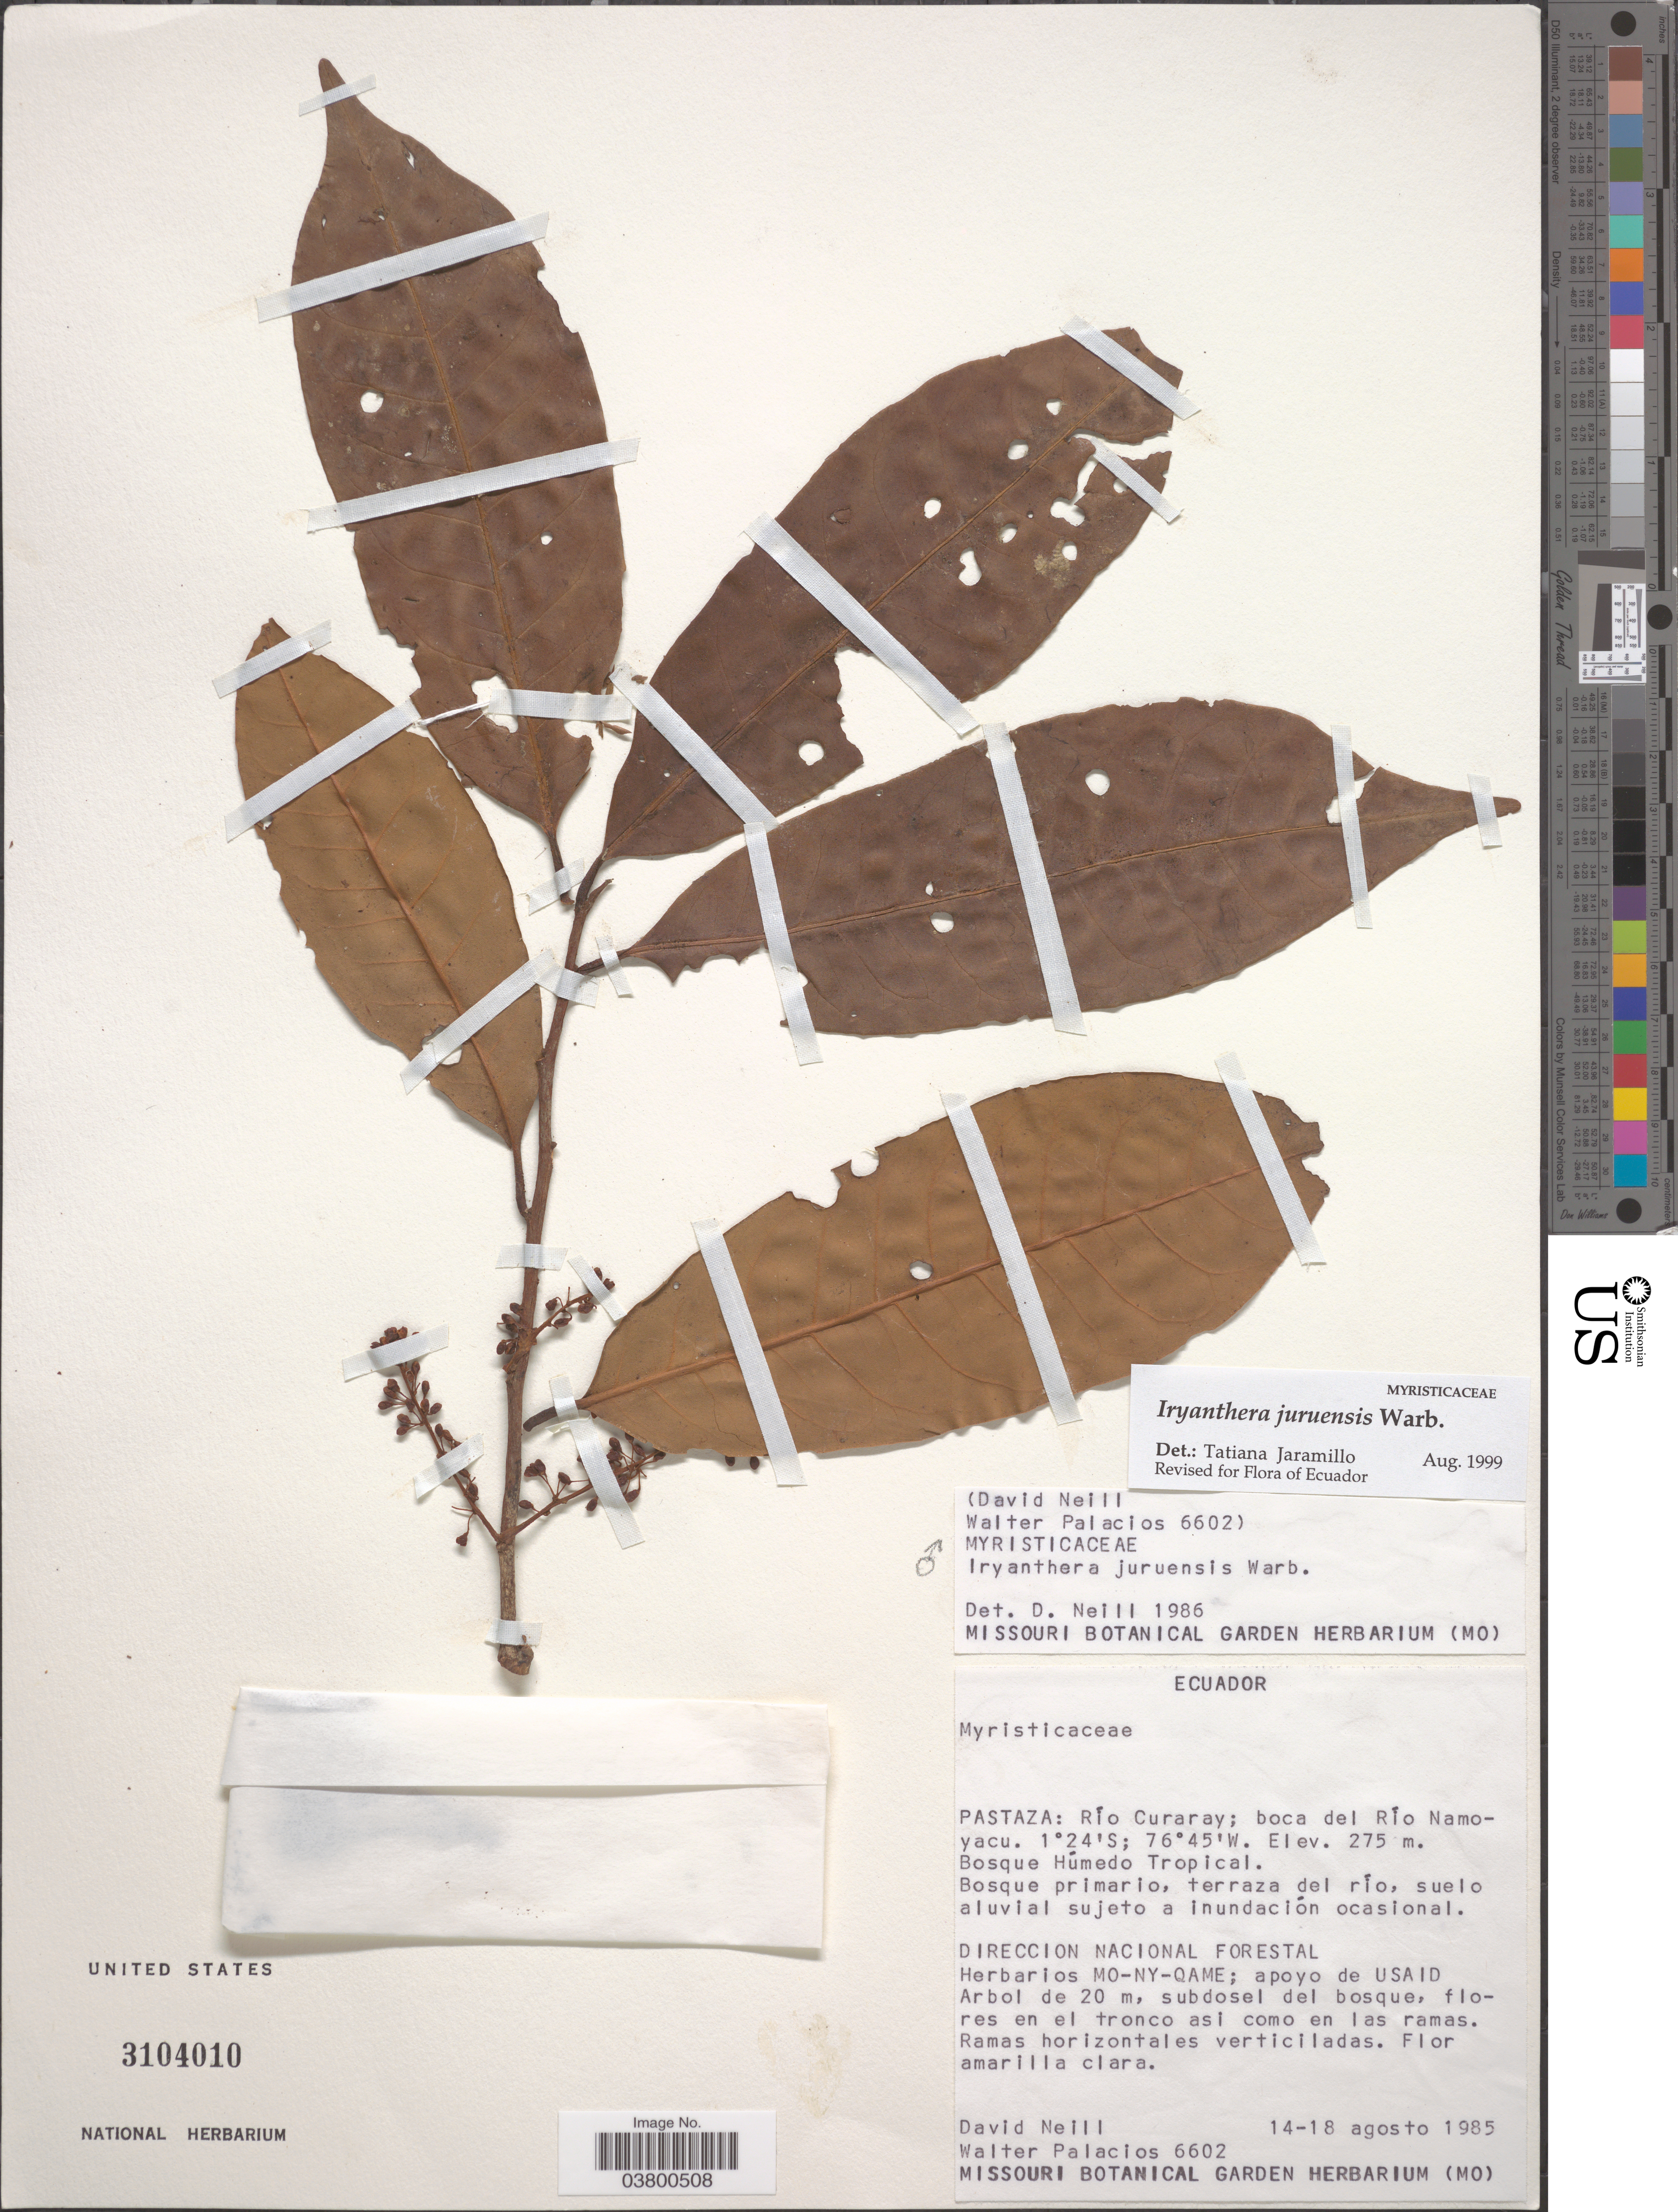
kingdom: Plantae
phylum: Tracheophyta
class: Magnoliopsida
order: Magnoliales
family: Myristicaceae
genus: Iryanthera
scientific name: Iryanthera juruensis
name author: Warb.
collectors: D. Neill & W. Palacios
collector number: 6602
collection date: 1985-08-14/1985-08-18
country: Ecuador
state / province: Pastaza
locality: Río Curaray; boca del Río Namoyacu. Bosque Húmedo Tropical.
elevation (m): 275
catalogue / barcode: US 3104010